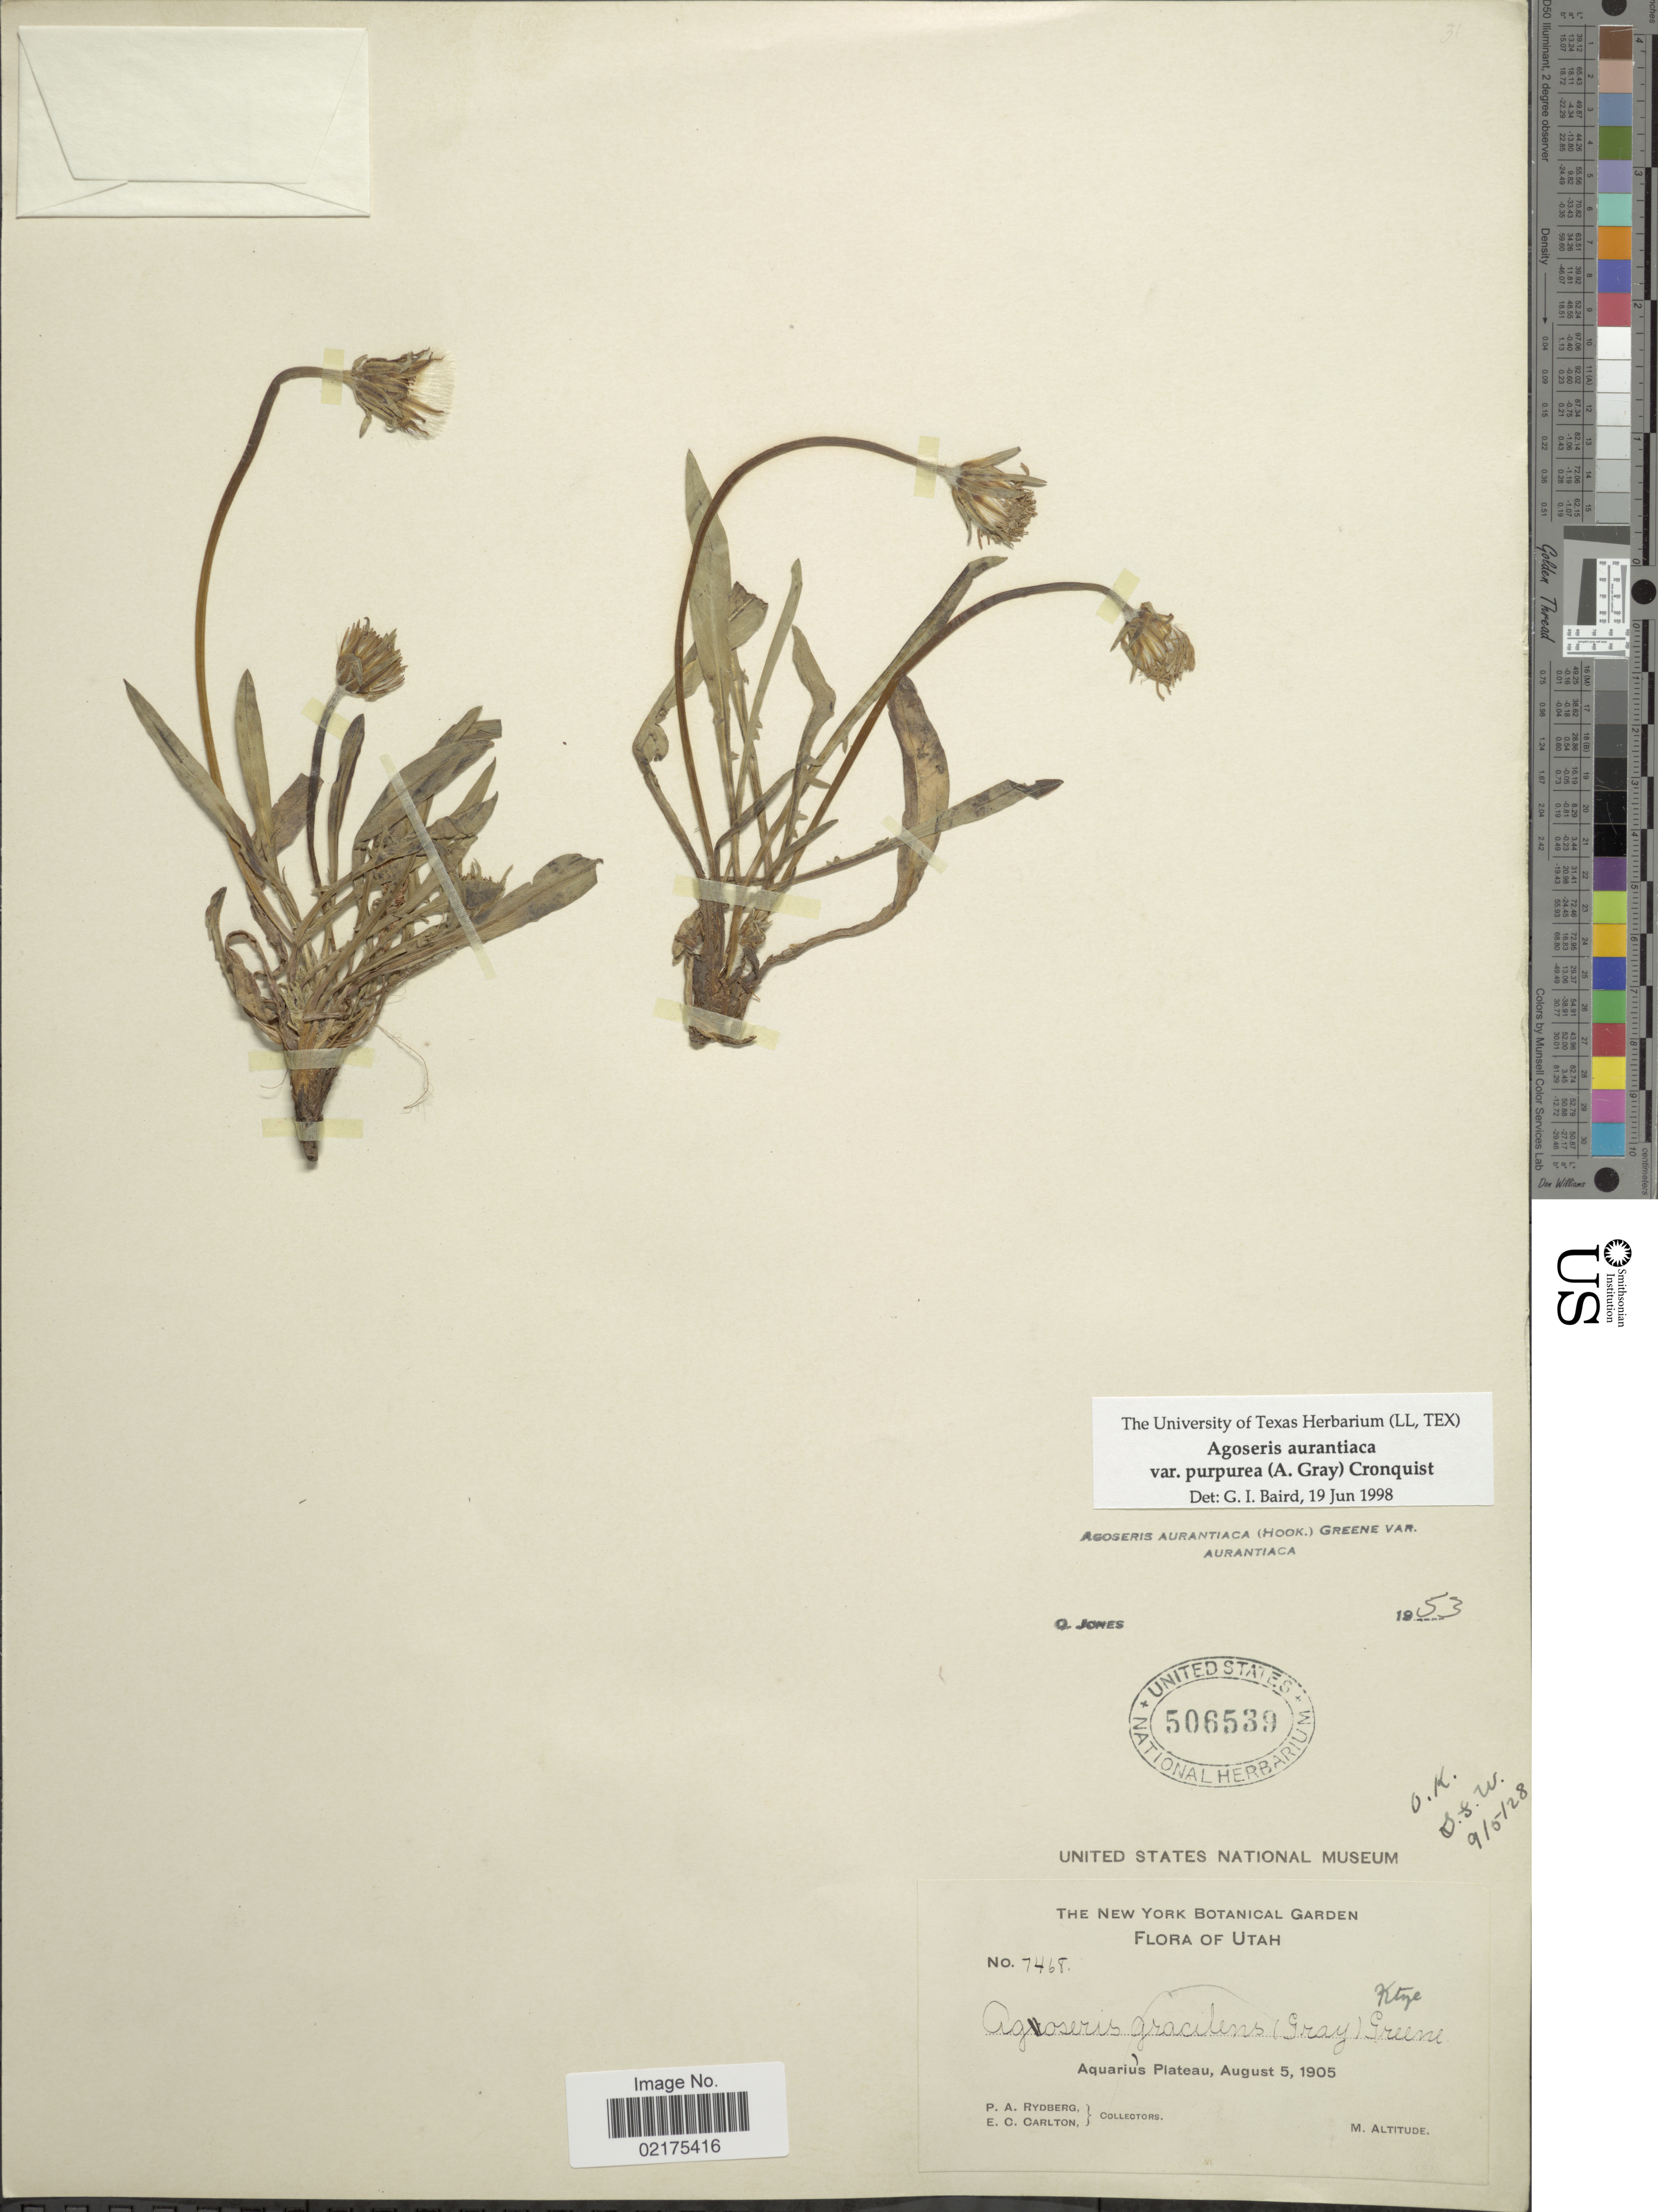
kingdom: Plantae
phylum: Tracheophyta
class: Magnoliopsida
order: Asterales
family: Asteraceae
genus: Agoseris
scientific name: Agoseris aurantiaca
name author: (Hook.) Greene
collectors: P. A. Rydberg & E. Carlton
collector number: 7468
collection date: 1905-08-05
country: United States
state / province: Utah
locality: Aquarius Plateau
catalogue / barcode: US 506539